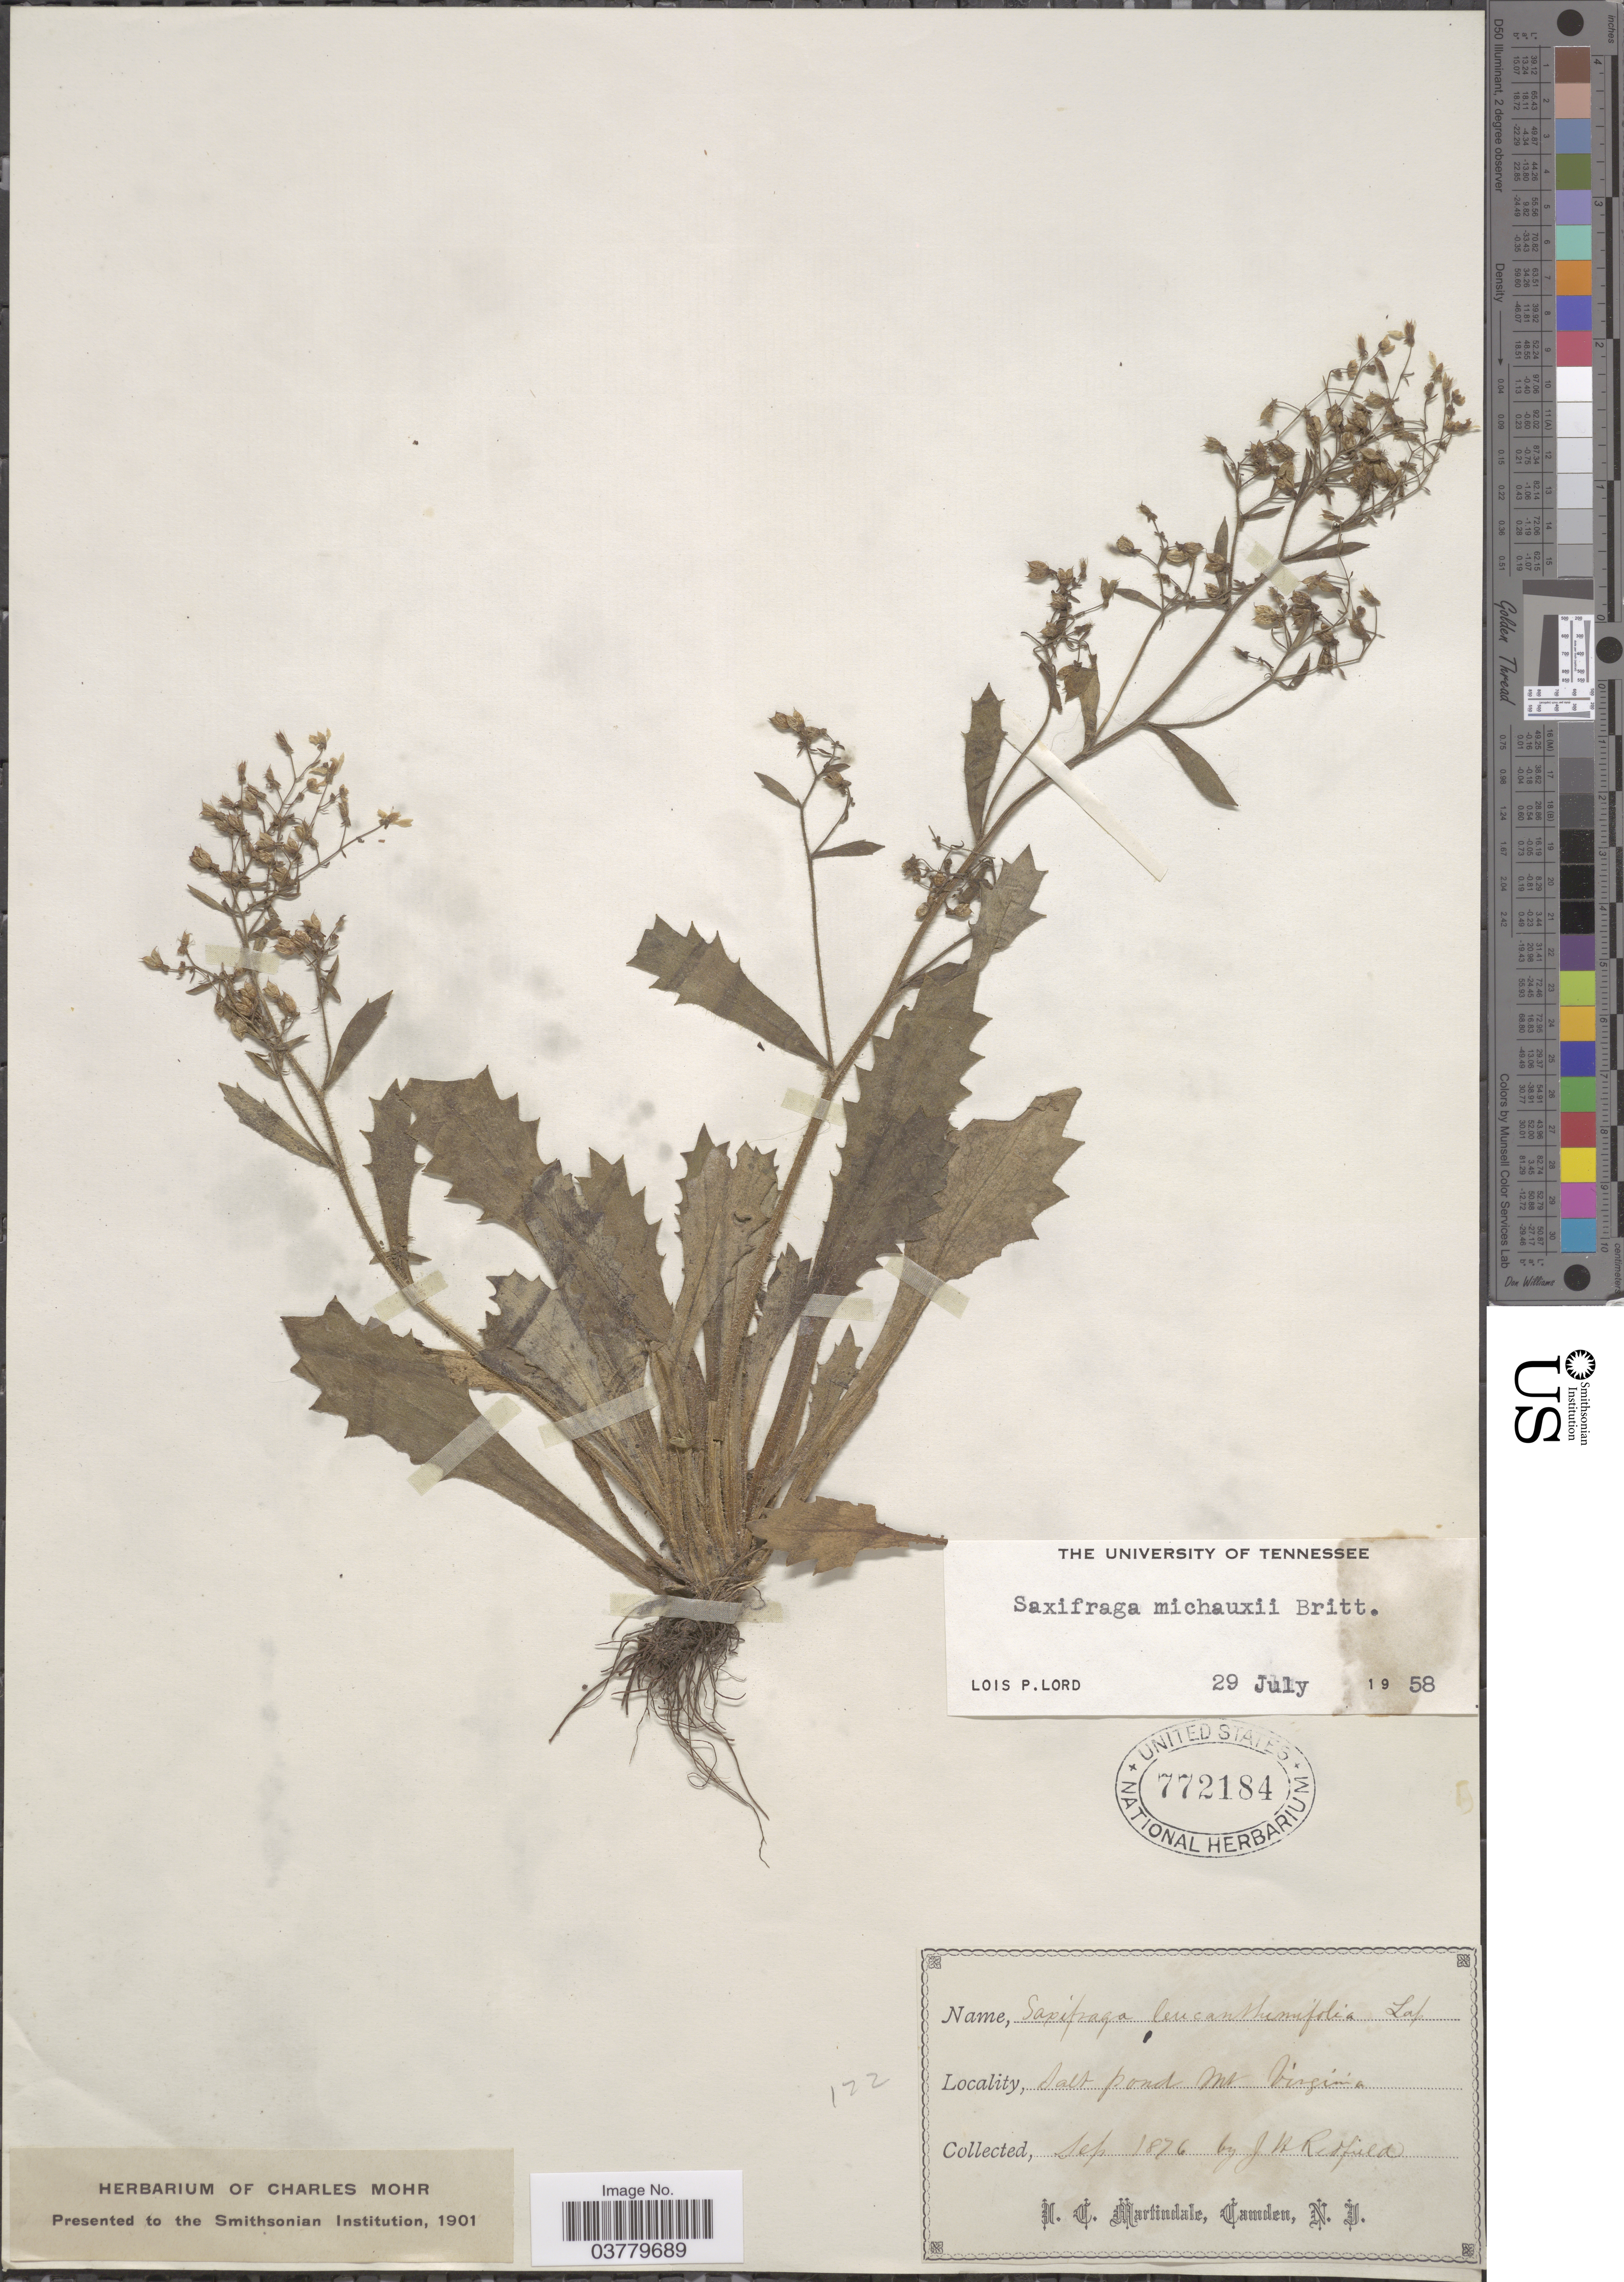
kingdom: Plantae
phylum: Tracheophyta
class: Magnoliopsida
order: Saxifragales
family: Saxifragaceae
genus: Micranthes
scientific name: Micranthes petiolaris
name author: (Raf.) Bush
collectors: J. Redfield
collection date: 1876-09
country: United States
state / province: Virginia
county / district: Giles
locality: Salt Pond Mt.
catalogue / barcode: US 772184